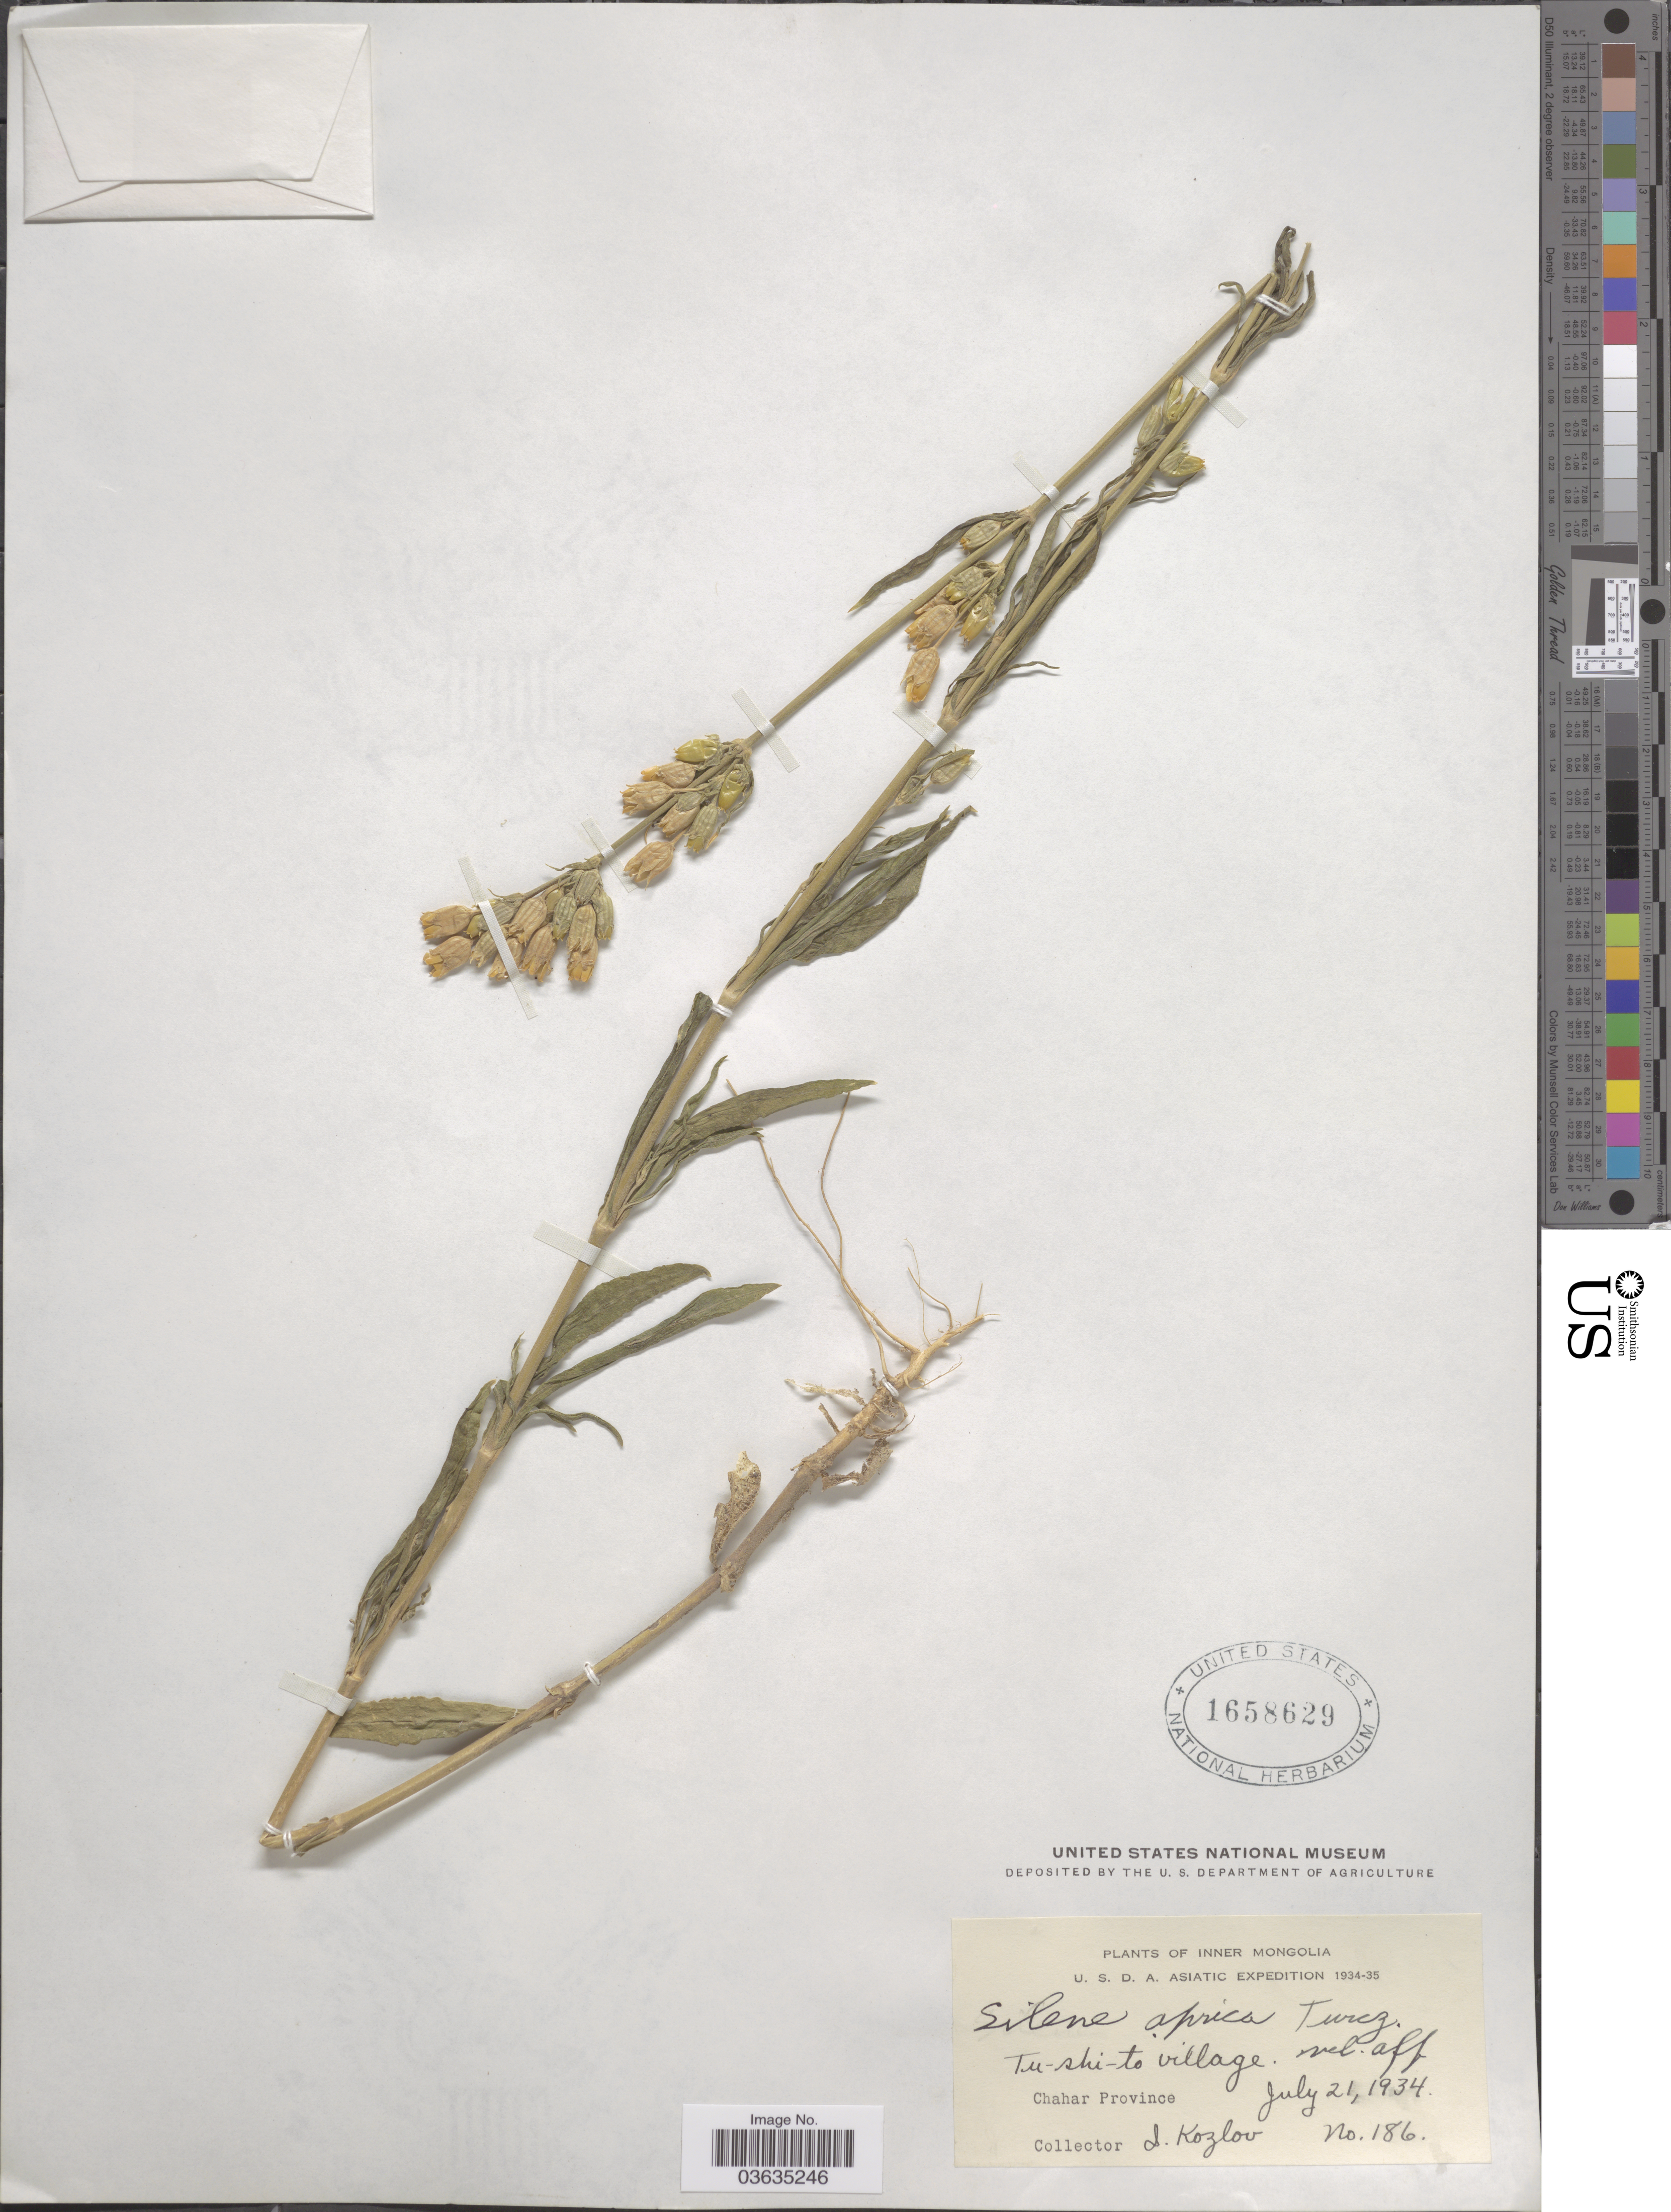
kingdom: Plantae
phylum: Tracheophyta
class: Magnoliopsida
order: Caryophyllales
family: Caryophyllaceae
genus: Silene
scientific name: Silene aprica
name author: Turcz. ex Fisch. & C.A. Mey.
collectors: I. Kozlov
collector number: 186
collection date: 1934-07-21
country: China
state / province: Nei Monggol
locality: Inner Mongolia. Tu-shi-to village. Chahar Province.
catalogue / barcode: US 1658629